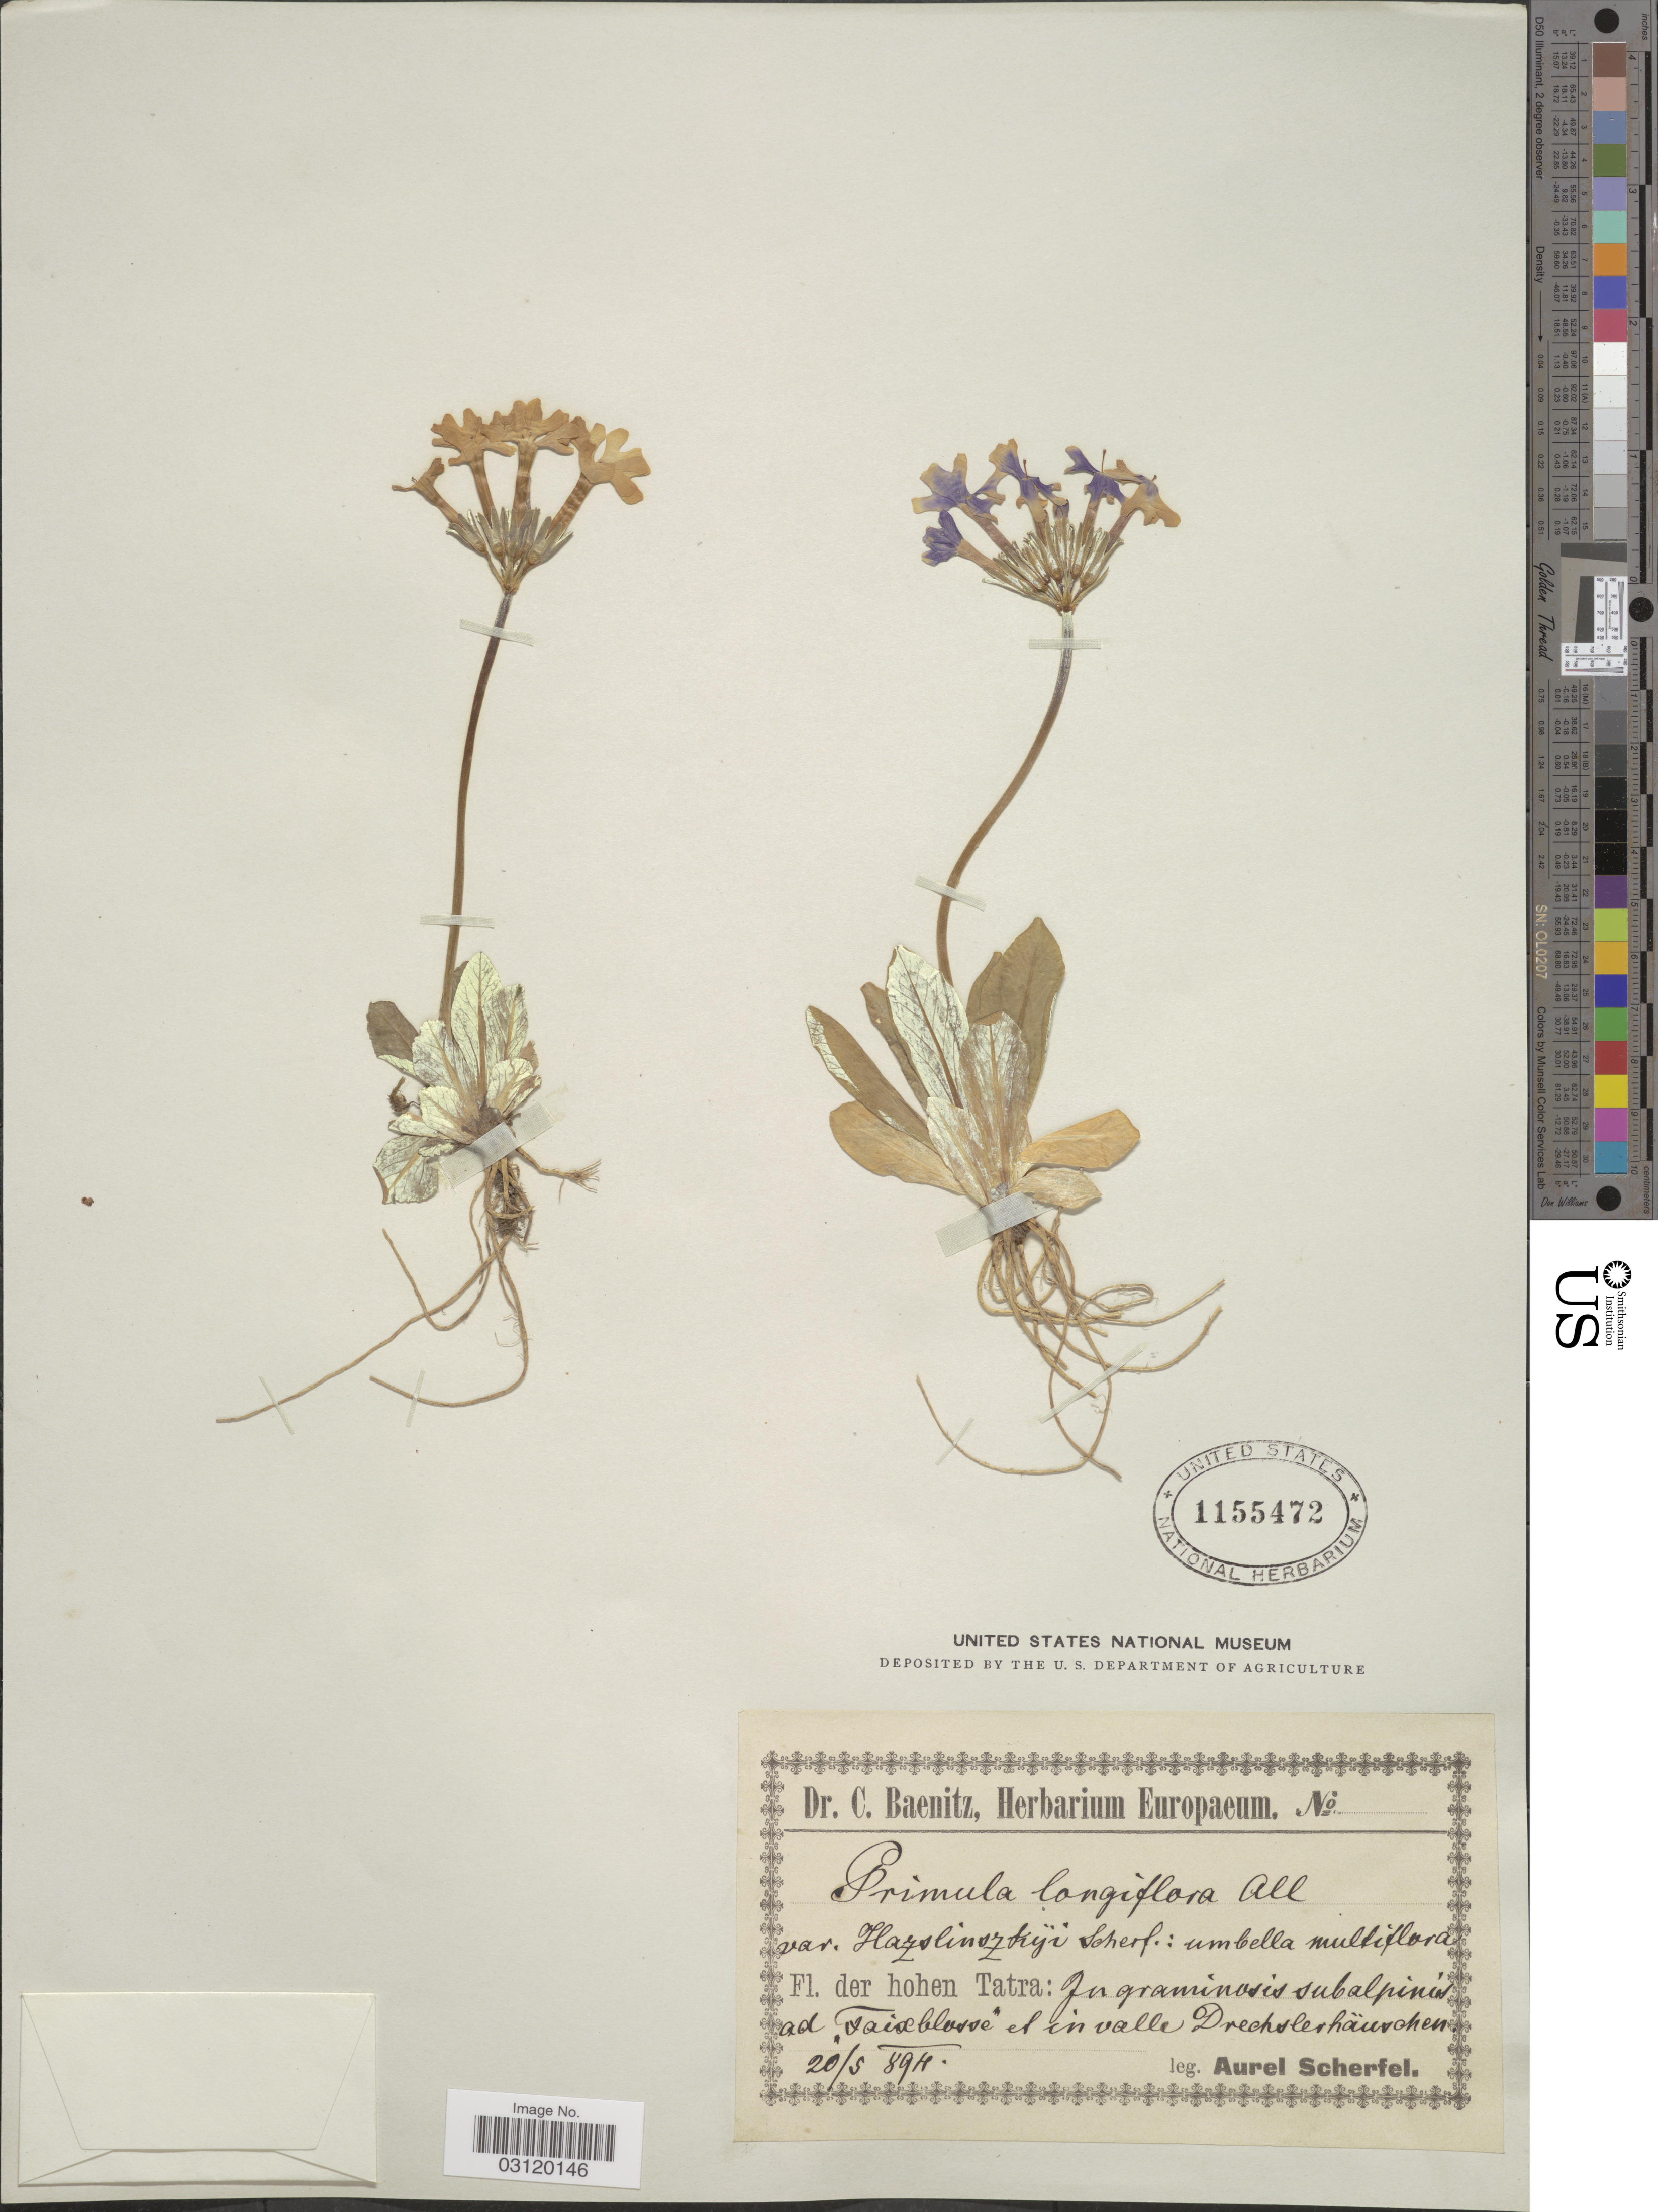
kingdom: Plantae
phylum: Tracheophyta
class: Magnoliopsida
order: Ericales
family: Primulaceae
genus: Primula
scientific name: Primula longiflora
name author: All.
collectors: A. Scherfel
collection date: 1894-05-20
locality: Fl. der hohen Tatra: In graminosis subalpinis ad Faiseblosse [interpreted] et in valle Drechslerhauschen.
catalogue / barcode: US 1155472